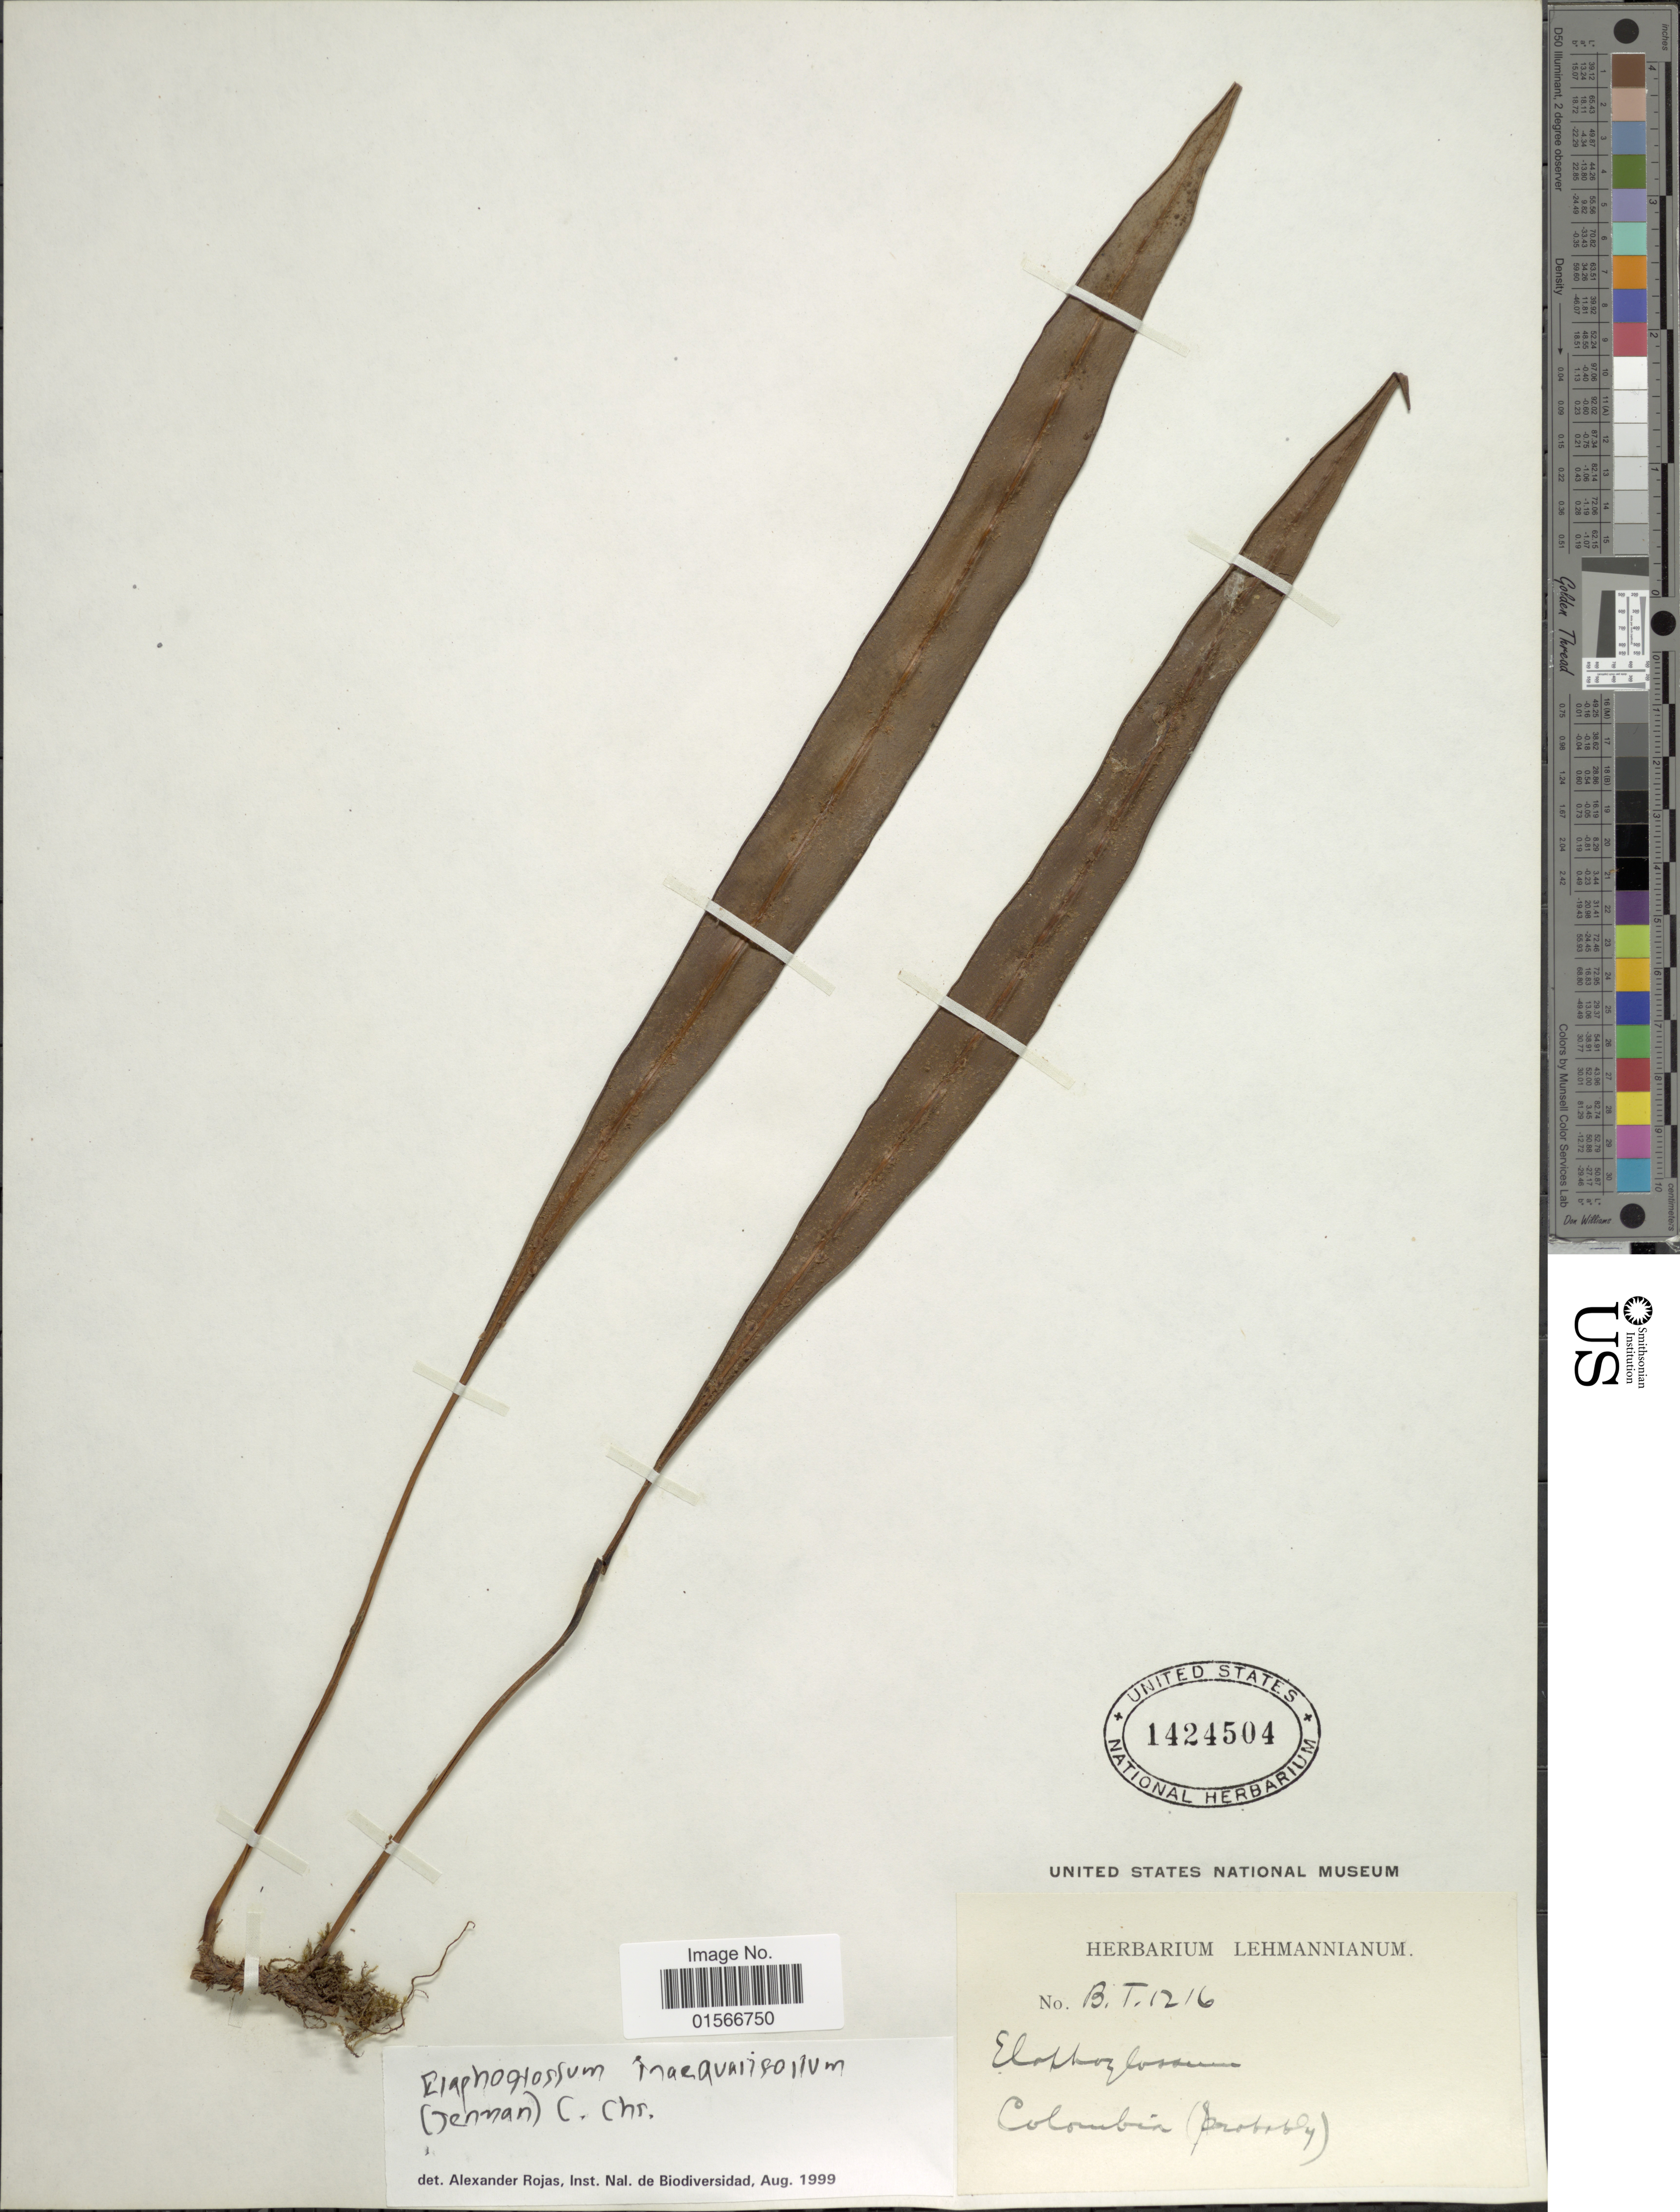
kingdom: Plantae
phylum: Tracheophyta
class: Polypodiopsida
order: Polypodiales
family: Dryopteridaceae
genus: Elaphoglossum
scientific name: Elaphoglossum inaequalifolium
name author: (Jenman) C. Chr.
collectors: ex herb. Lehmannianum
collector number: B.T.1216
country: Colombia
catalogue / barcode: US 1424504